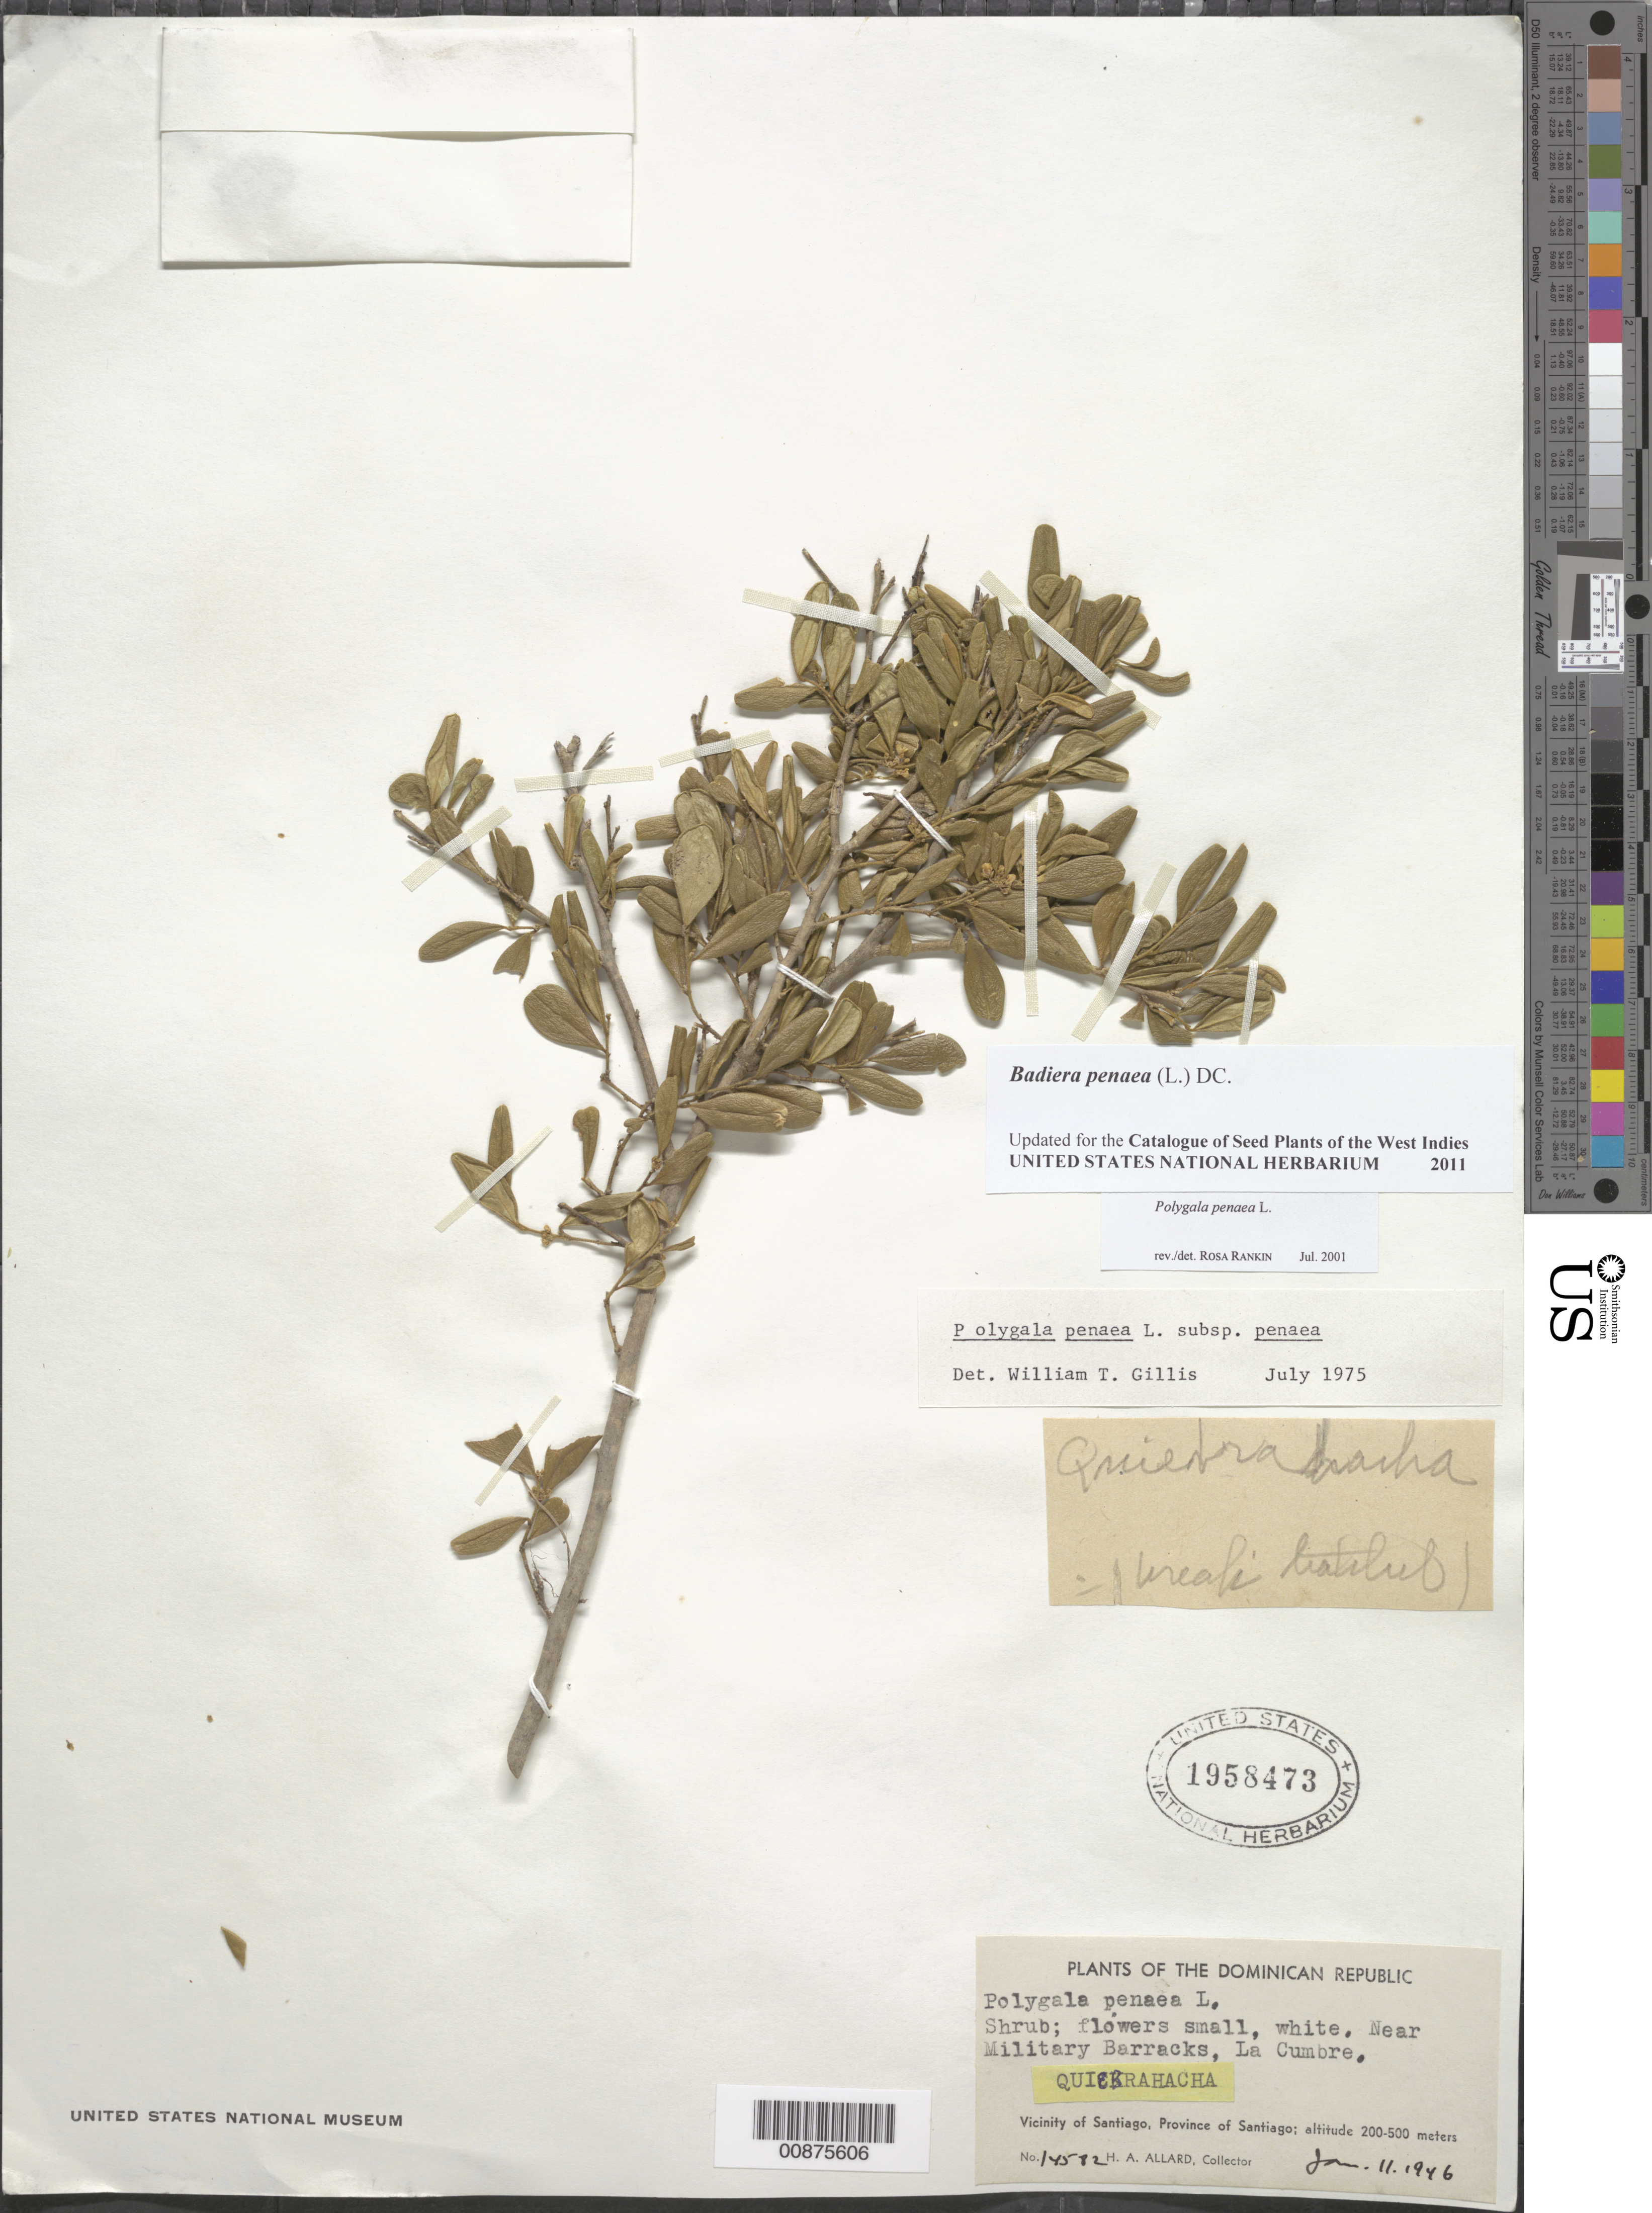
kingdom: Plantae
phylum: Tracheophyta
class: Magnoliopsida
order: Fabales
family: Polygalaceae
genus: Badiera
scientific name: Badiera penaea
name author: (L.) DC.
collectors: H. A. Allard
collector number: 14582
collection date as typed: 11 Jan 1946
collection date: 1946-01-11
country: Dominican Republic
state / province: Santiago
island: Hispaniola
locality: Vicinity of Santiago, near Military Barracks, La Cumbre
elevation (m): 200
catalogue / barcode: US 1958473